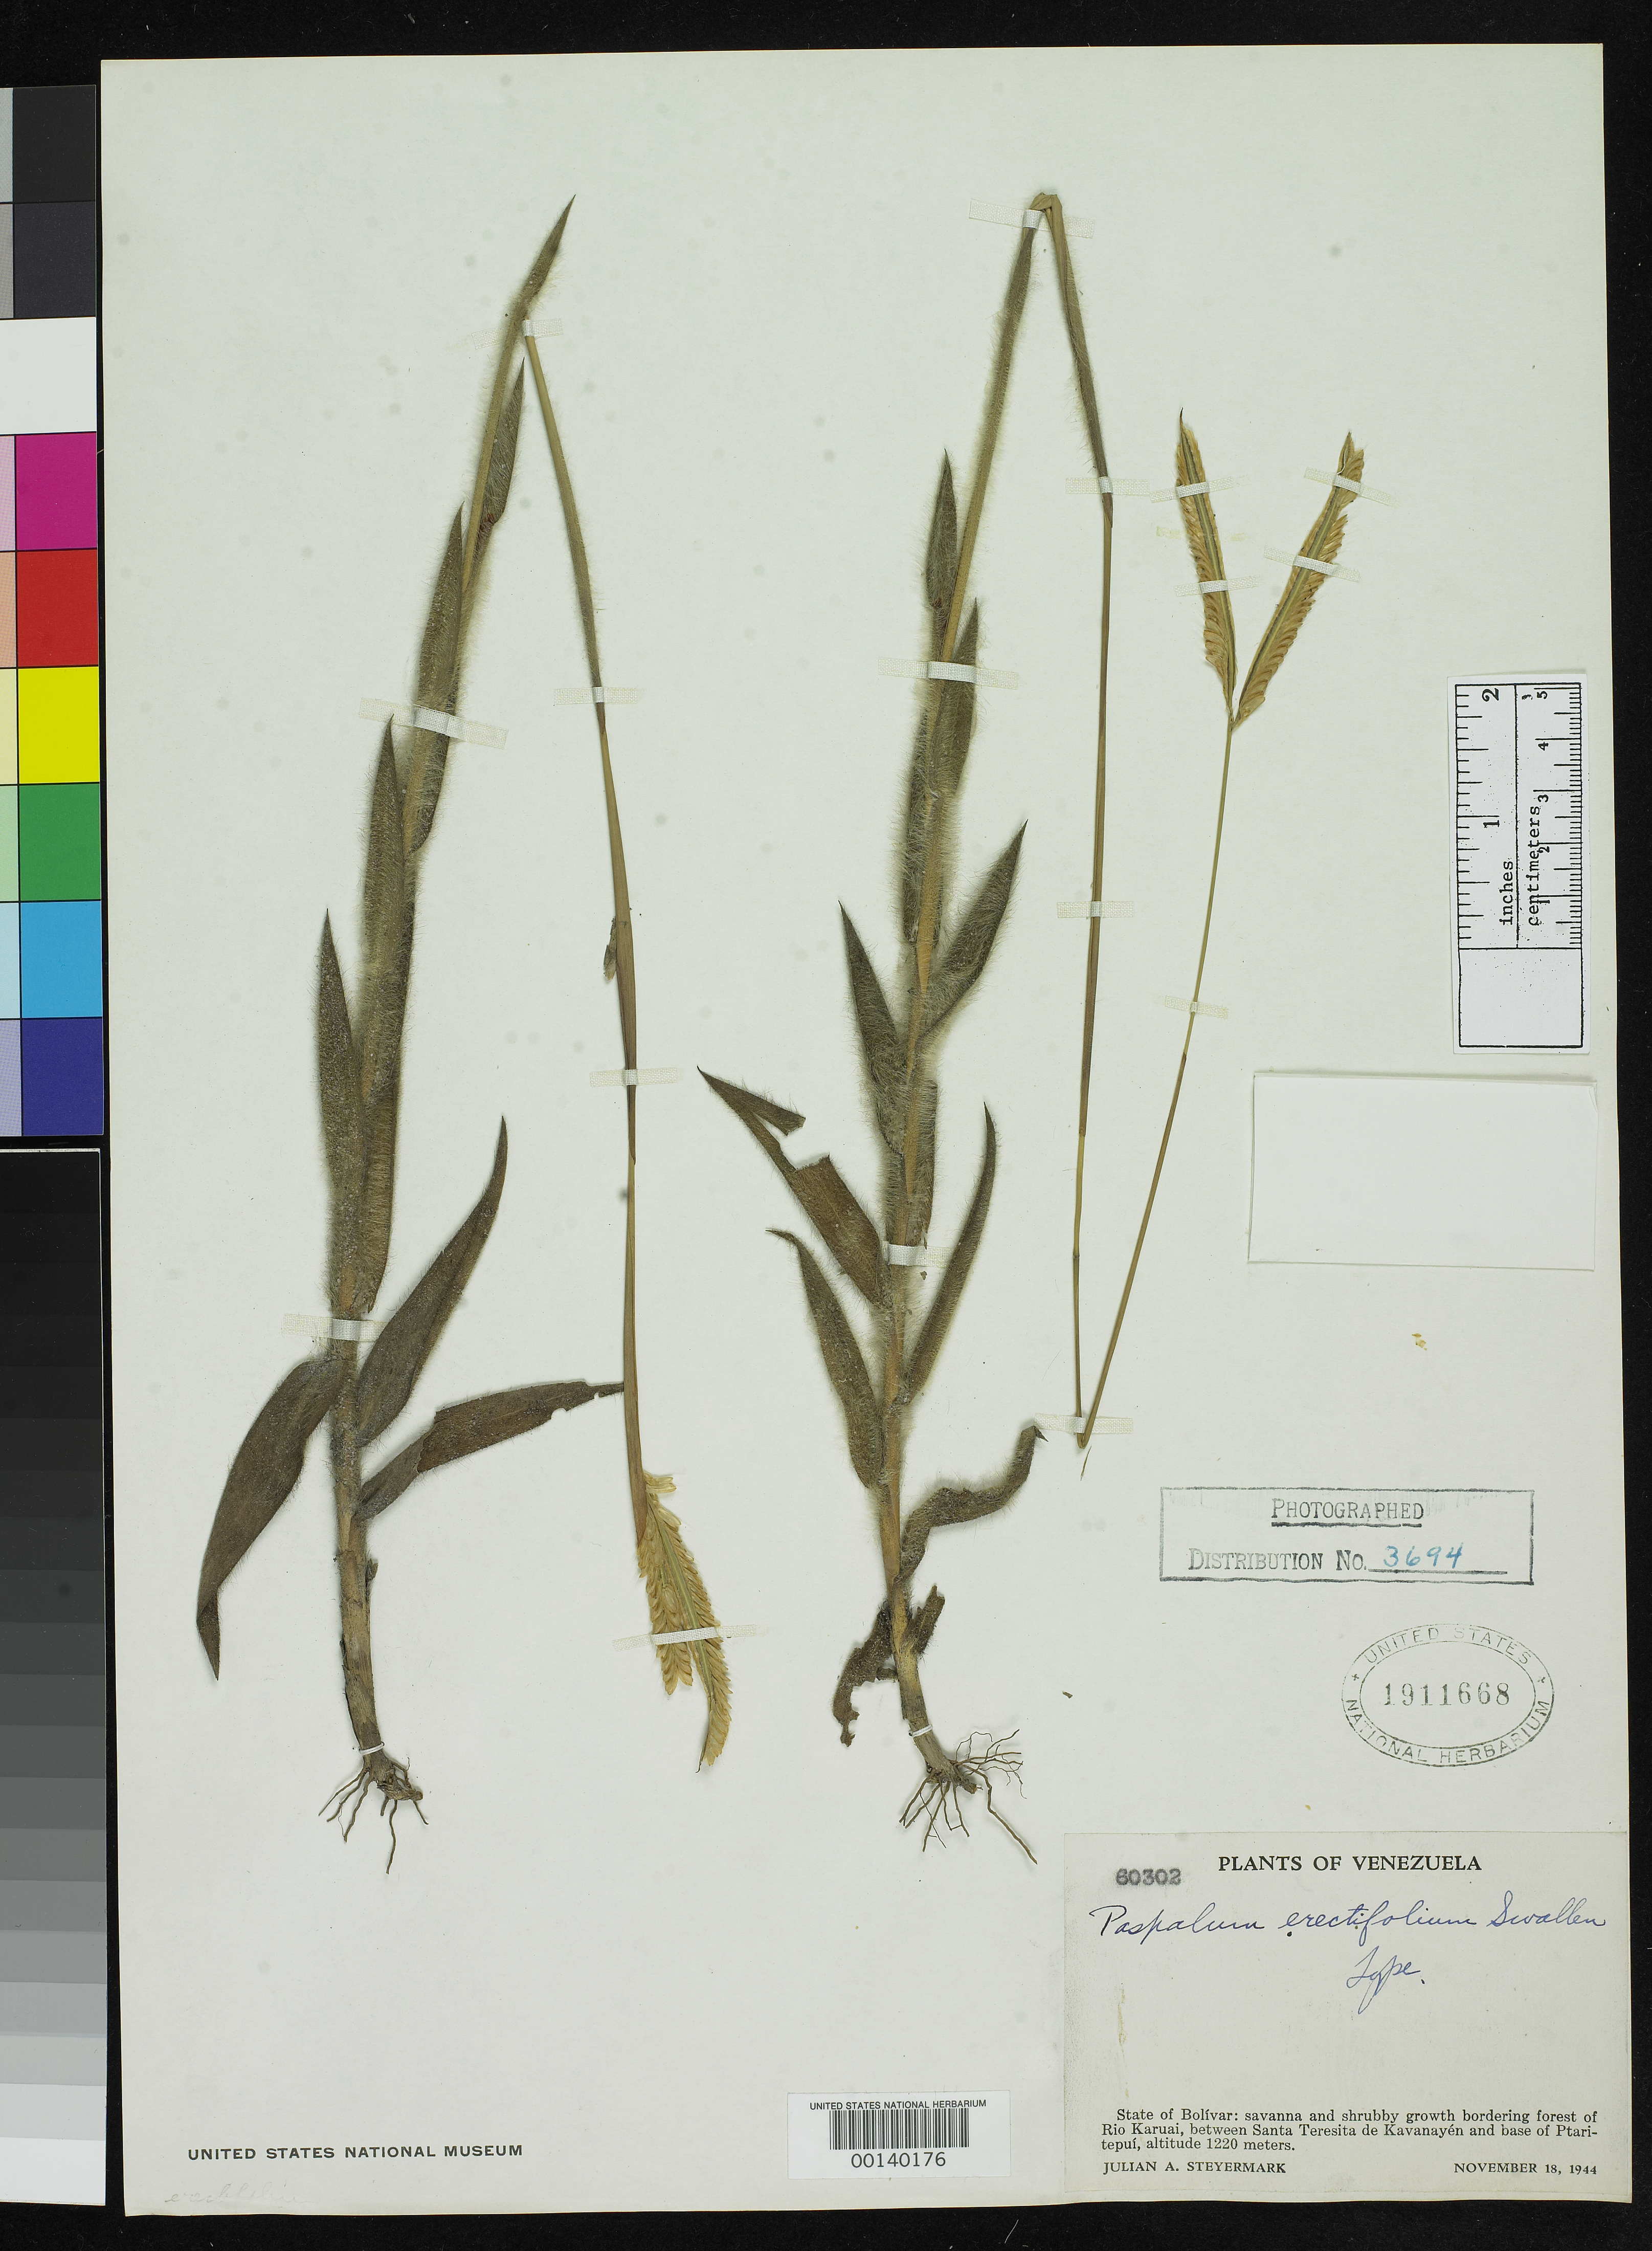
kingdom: Plantae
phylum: Tracheophyta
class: Liliopsida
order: Poales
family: Poaceae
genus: Paspalum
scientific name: Paspalum erectifolium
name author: Swallen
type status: Holotype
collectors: J. Steyermark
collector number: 60302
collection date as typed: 18 Nov 1944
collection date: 1944-11-18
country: Venezuela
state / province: Bolivar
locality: Rio Karuai, between Santa Teresita de Karanayen and Ptaritepui.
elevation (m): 1220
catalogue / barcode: US 1911668